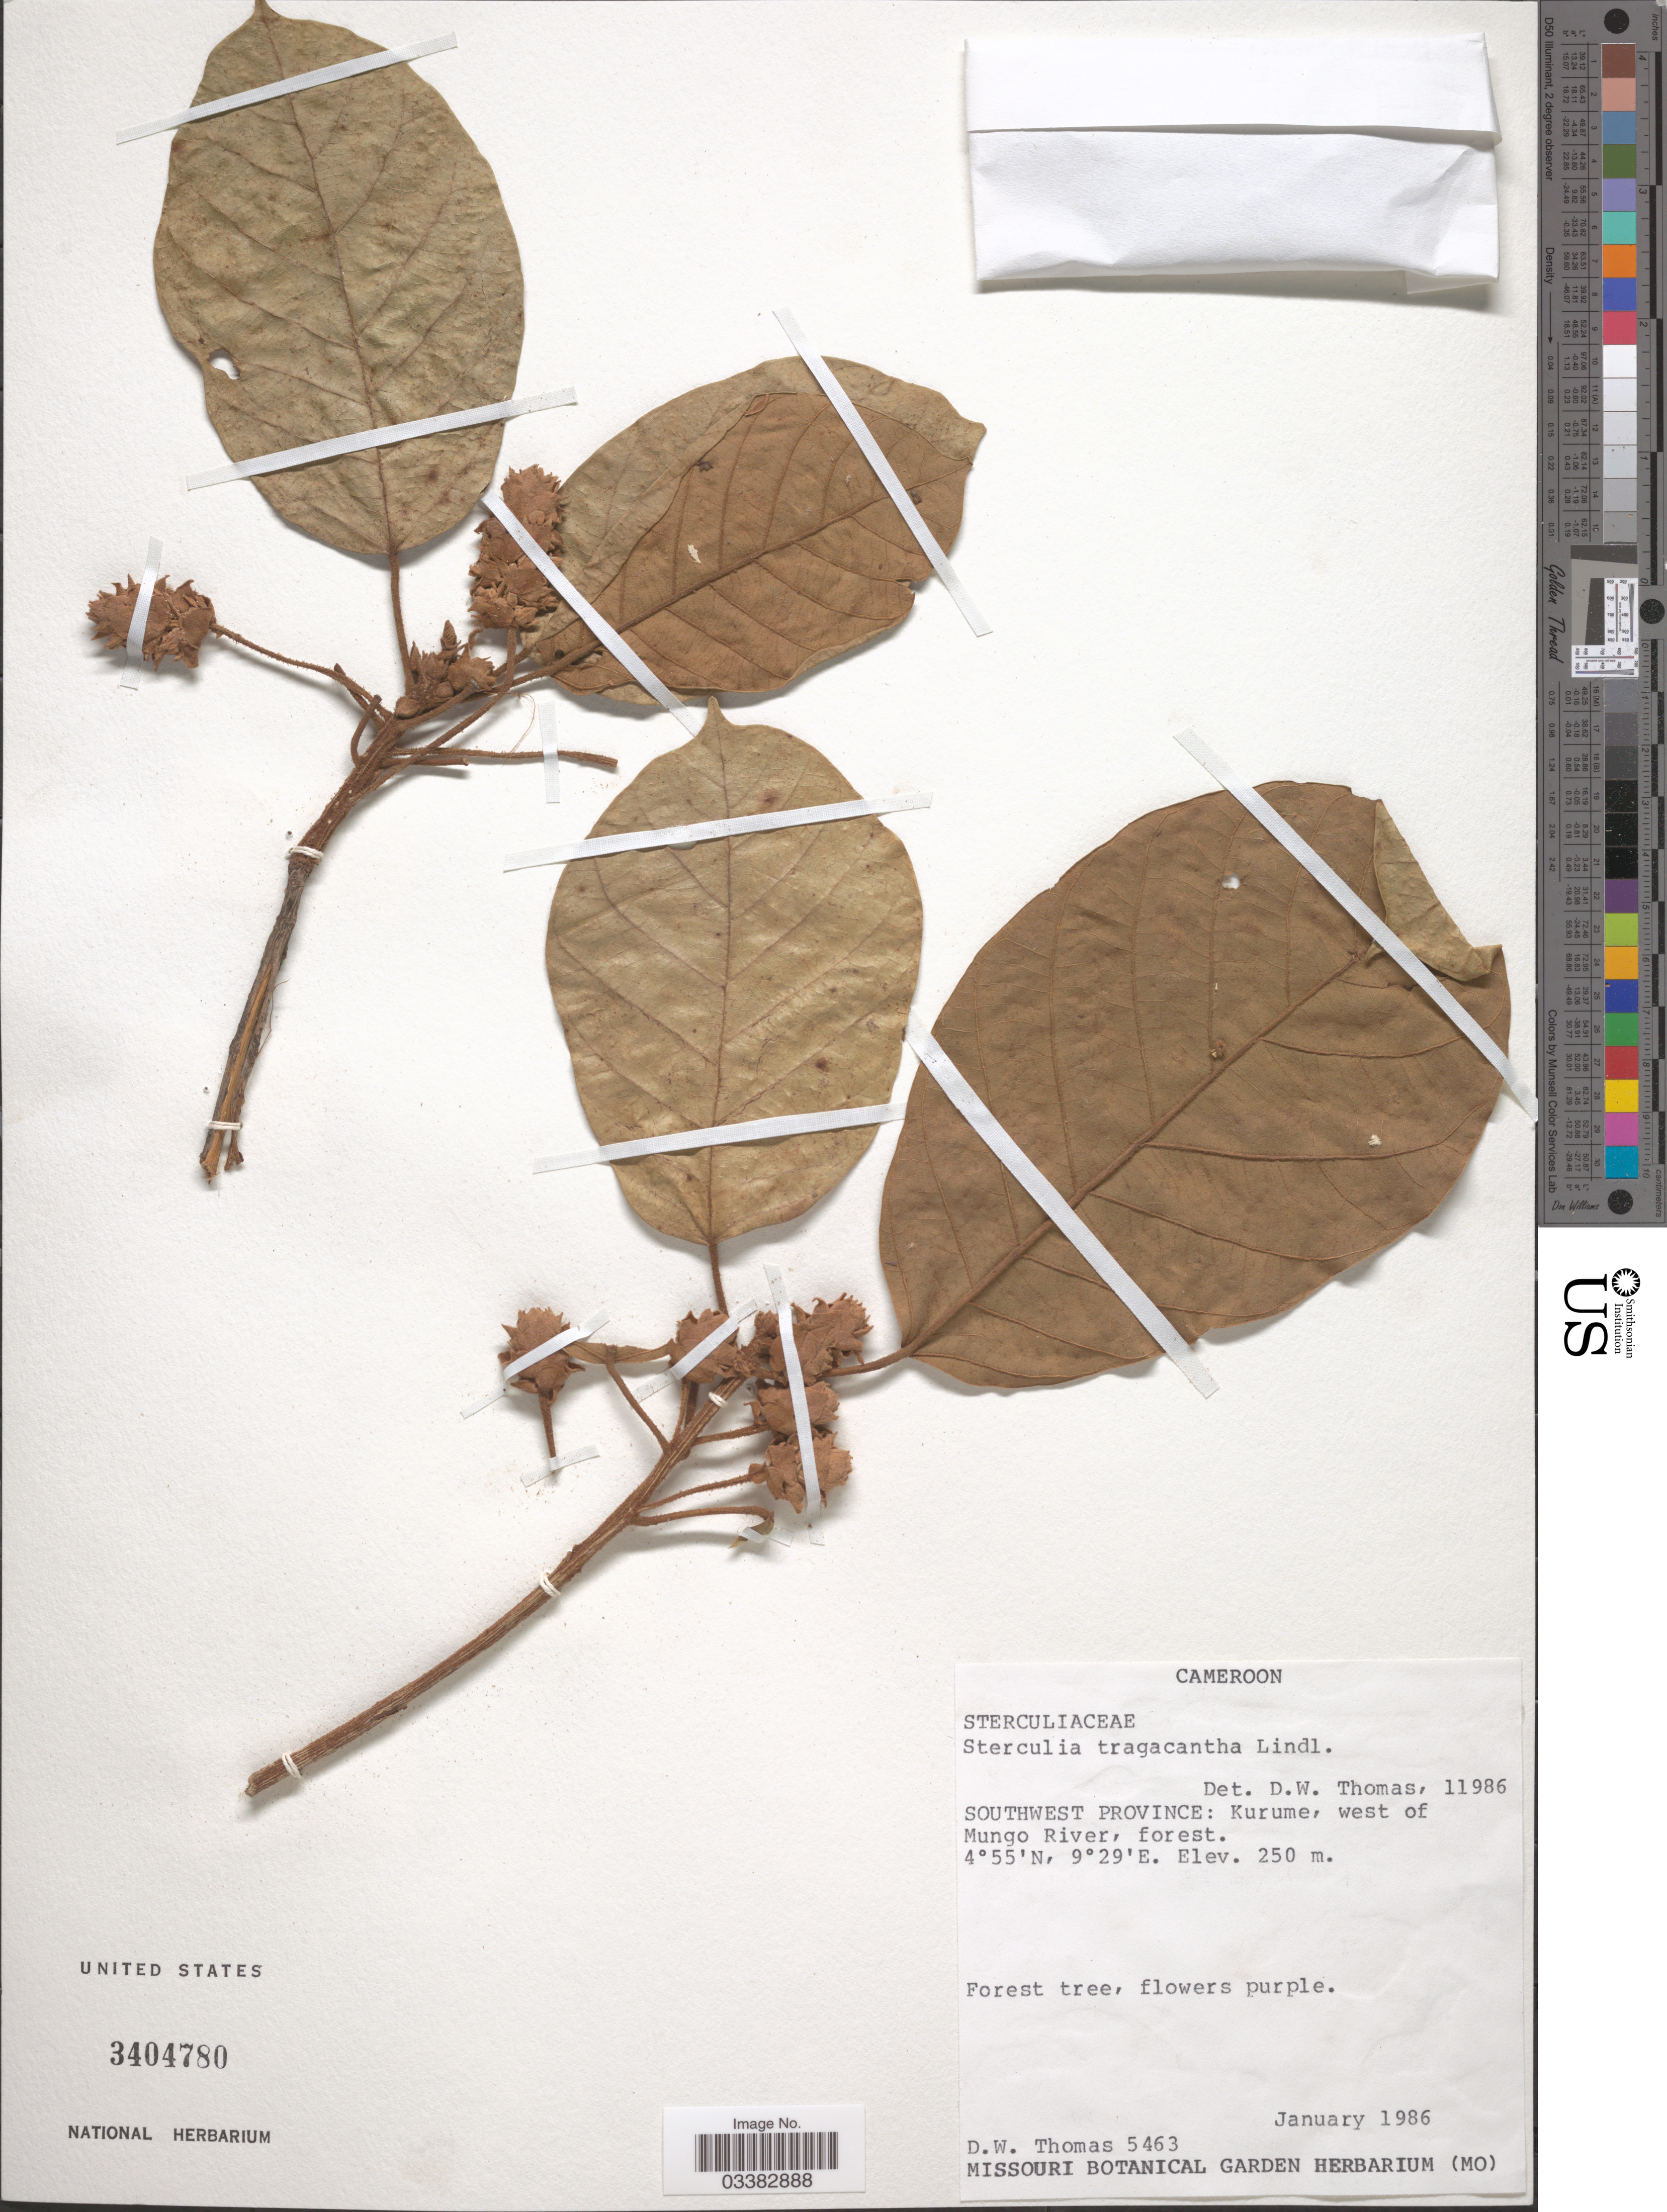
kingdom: Plantae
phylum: Tracheophyta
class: Magnoliopsida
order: Malvales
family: Malvaceae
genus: Sterculia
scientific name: Sterculia tragacantha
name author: Lindl.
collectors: D. W. Thomas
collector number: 5463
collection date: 1986-01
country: Cameroon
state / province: Sud-Ouest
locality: Southwest Province: Kurume, west of Mungo River, forest.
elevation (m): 250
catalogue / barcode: US 3404780